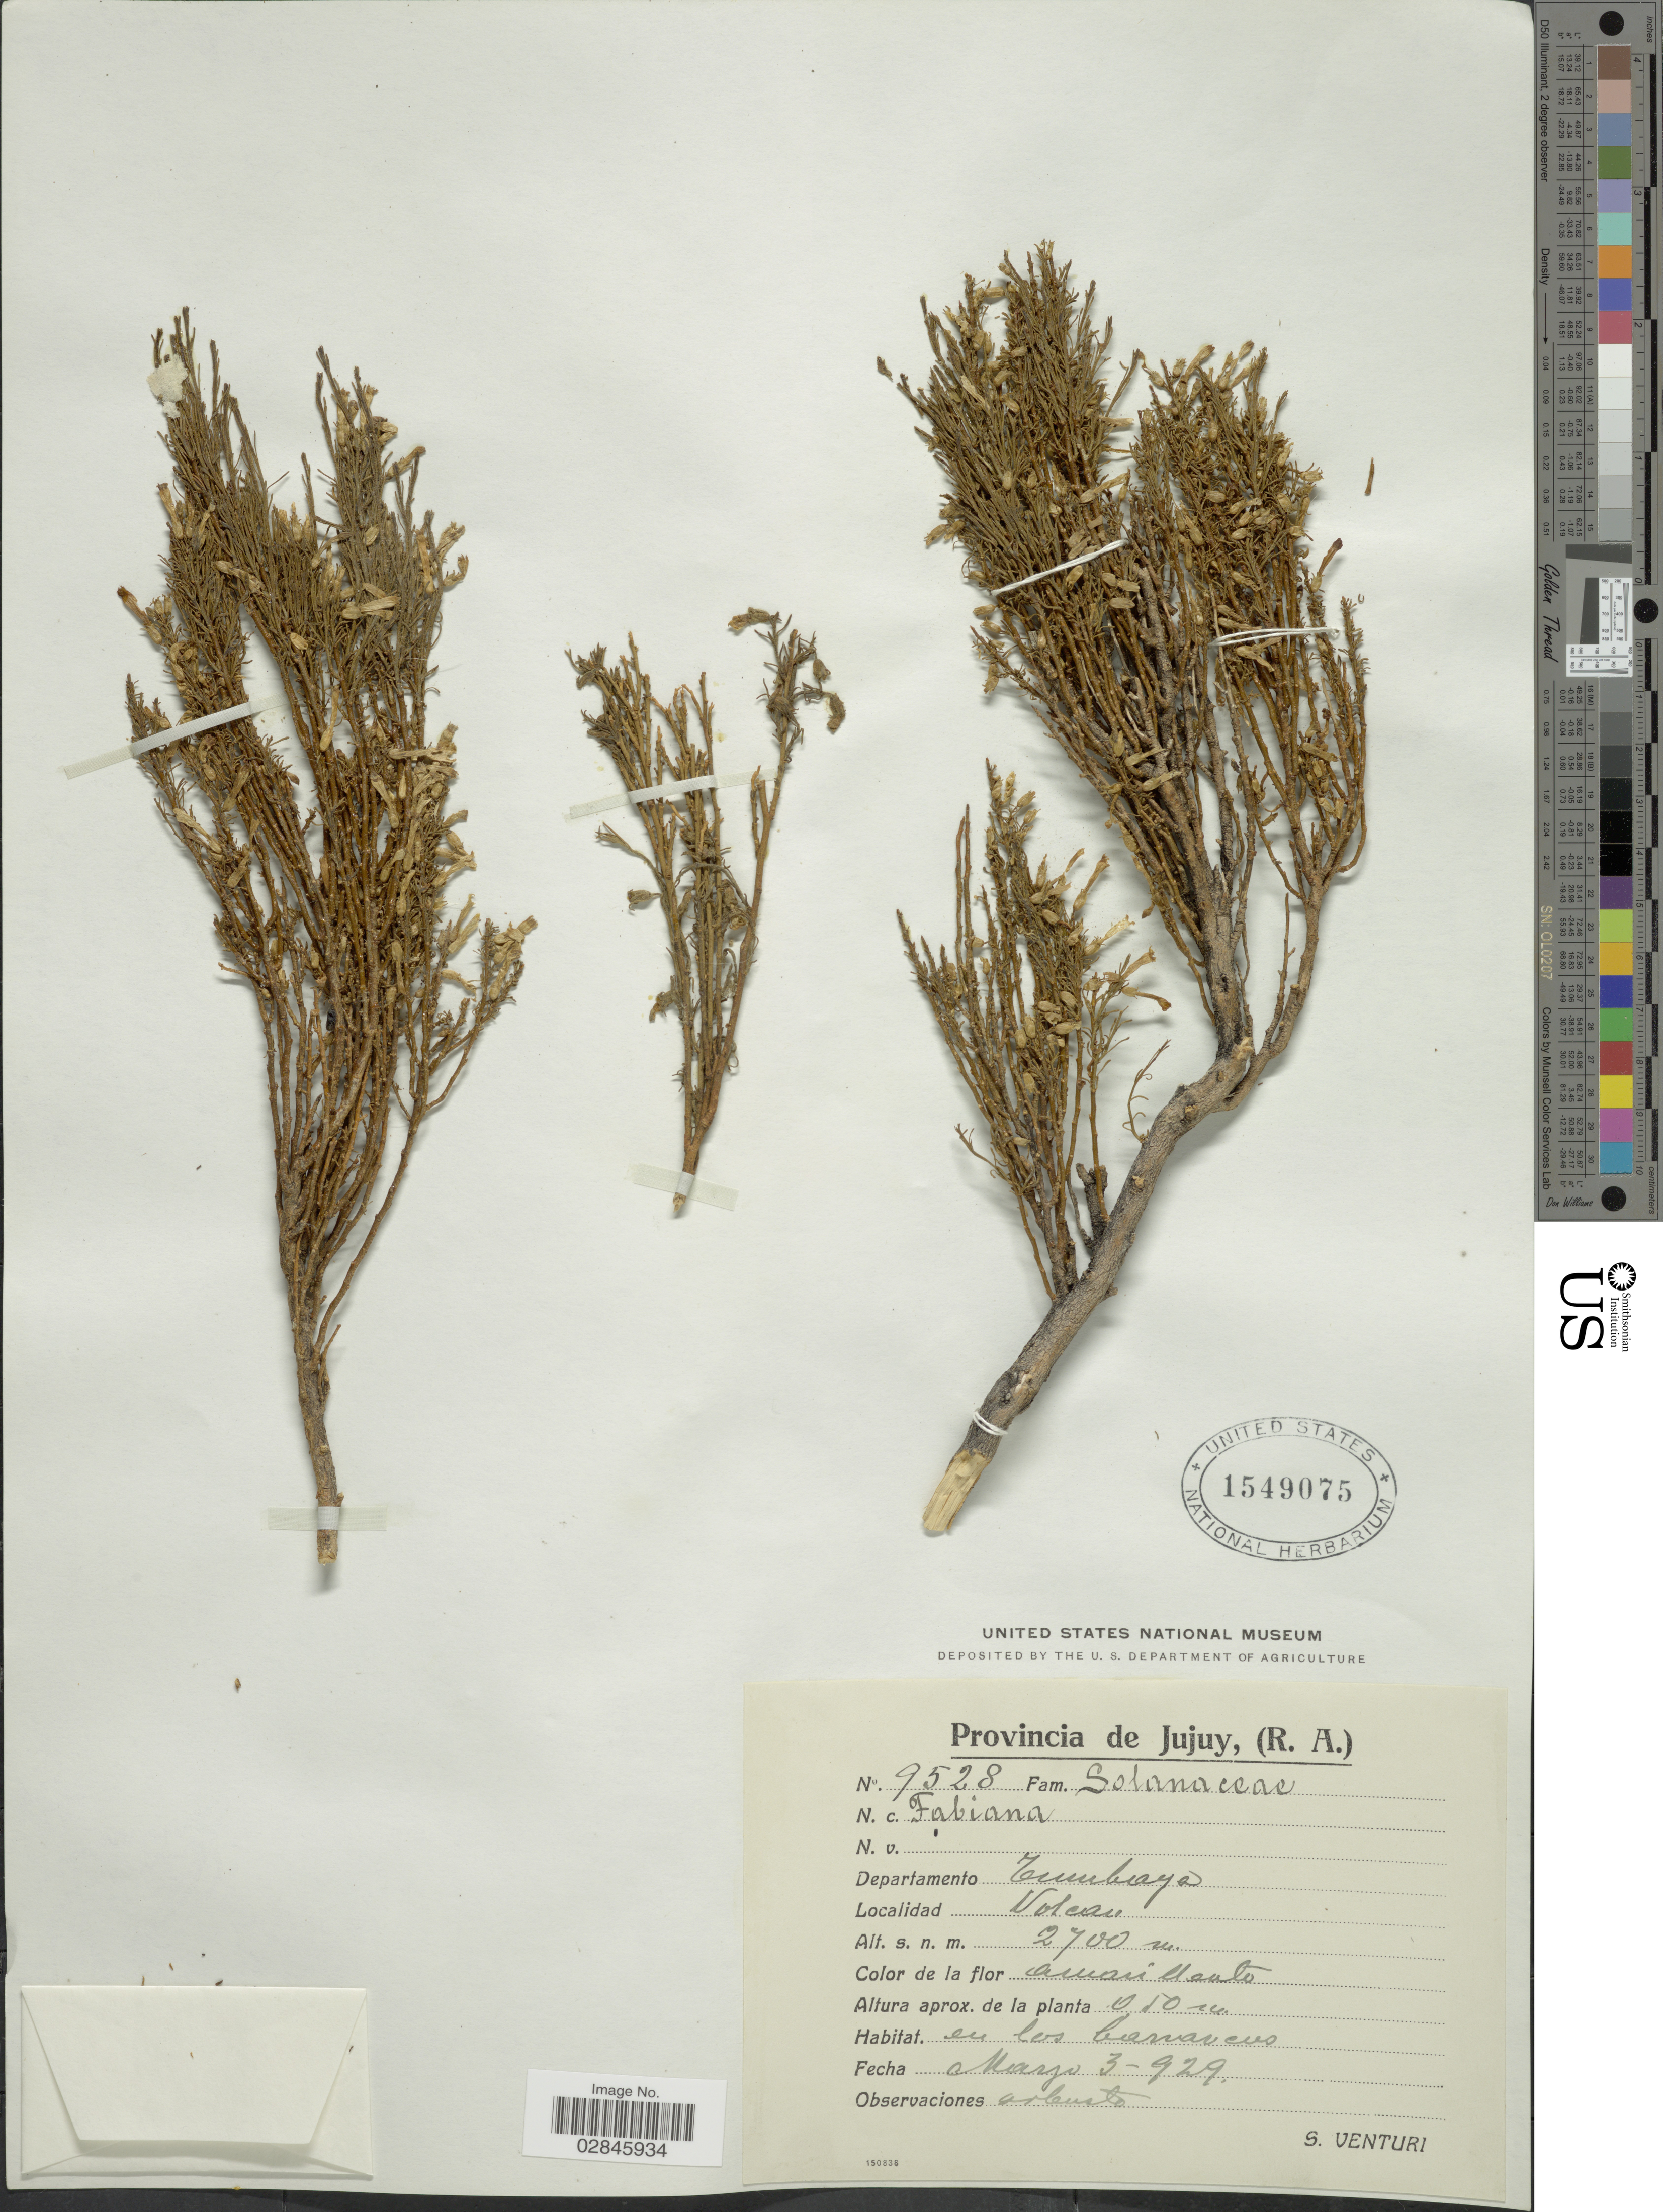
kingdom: Plantae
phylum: Tracheophyta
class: Magnoliopsida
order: Solanales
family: Solanaceae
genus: Fabiana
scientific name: Fabiana sp.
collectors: S. Venturi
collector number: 9528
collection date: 1929-03-03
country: Argentina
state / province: Jujuy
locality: (R.A.), Departamento Tumbaya. Volcan.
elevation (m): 2700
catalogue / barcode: US 1549075